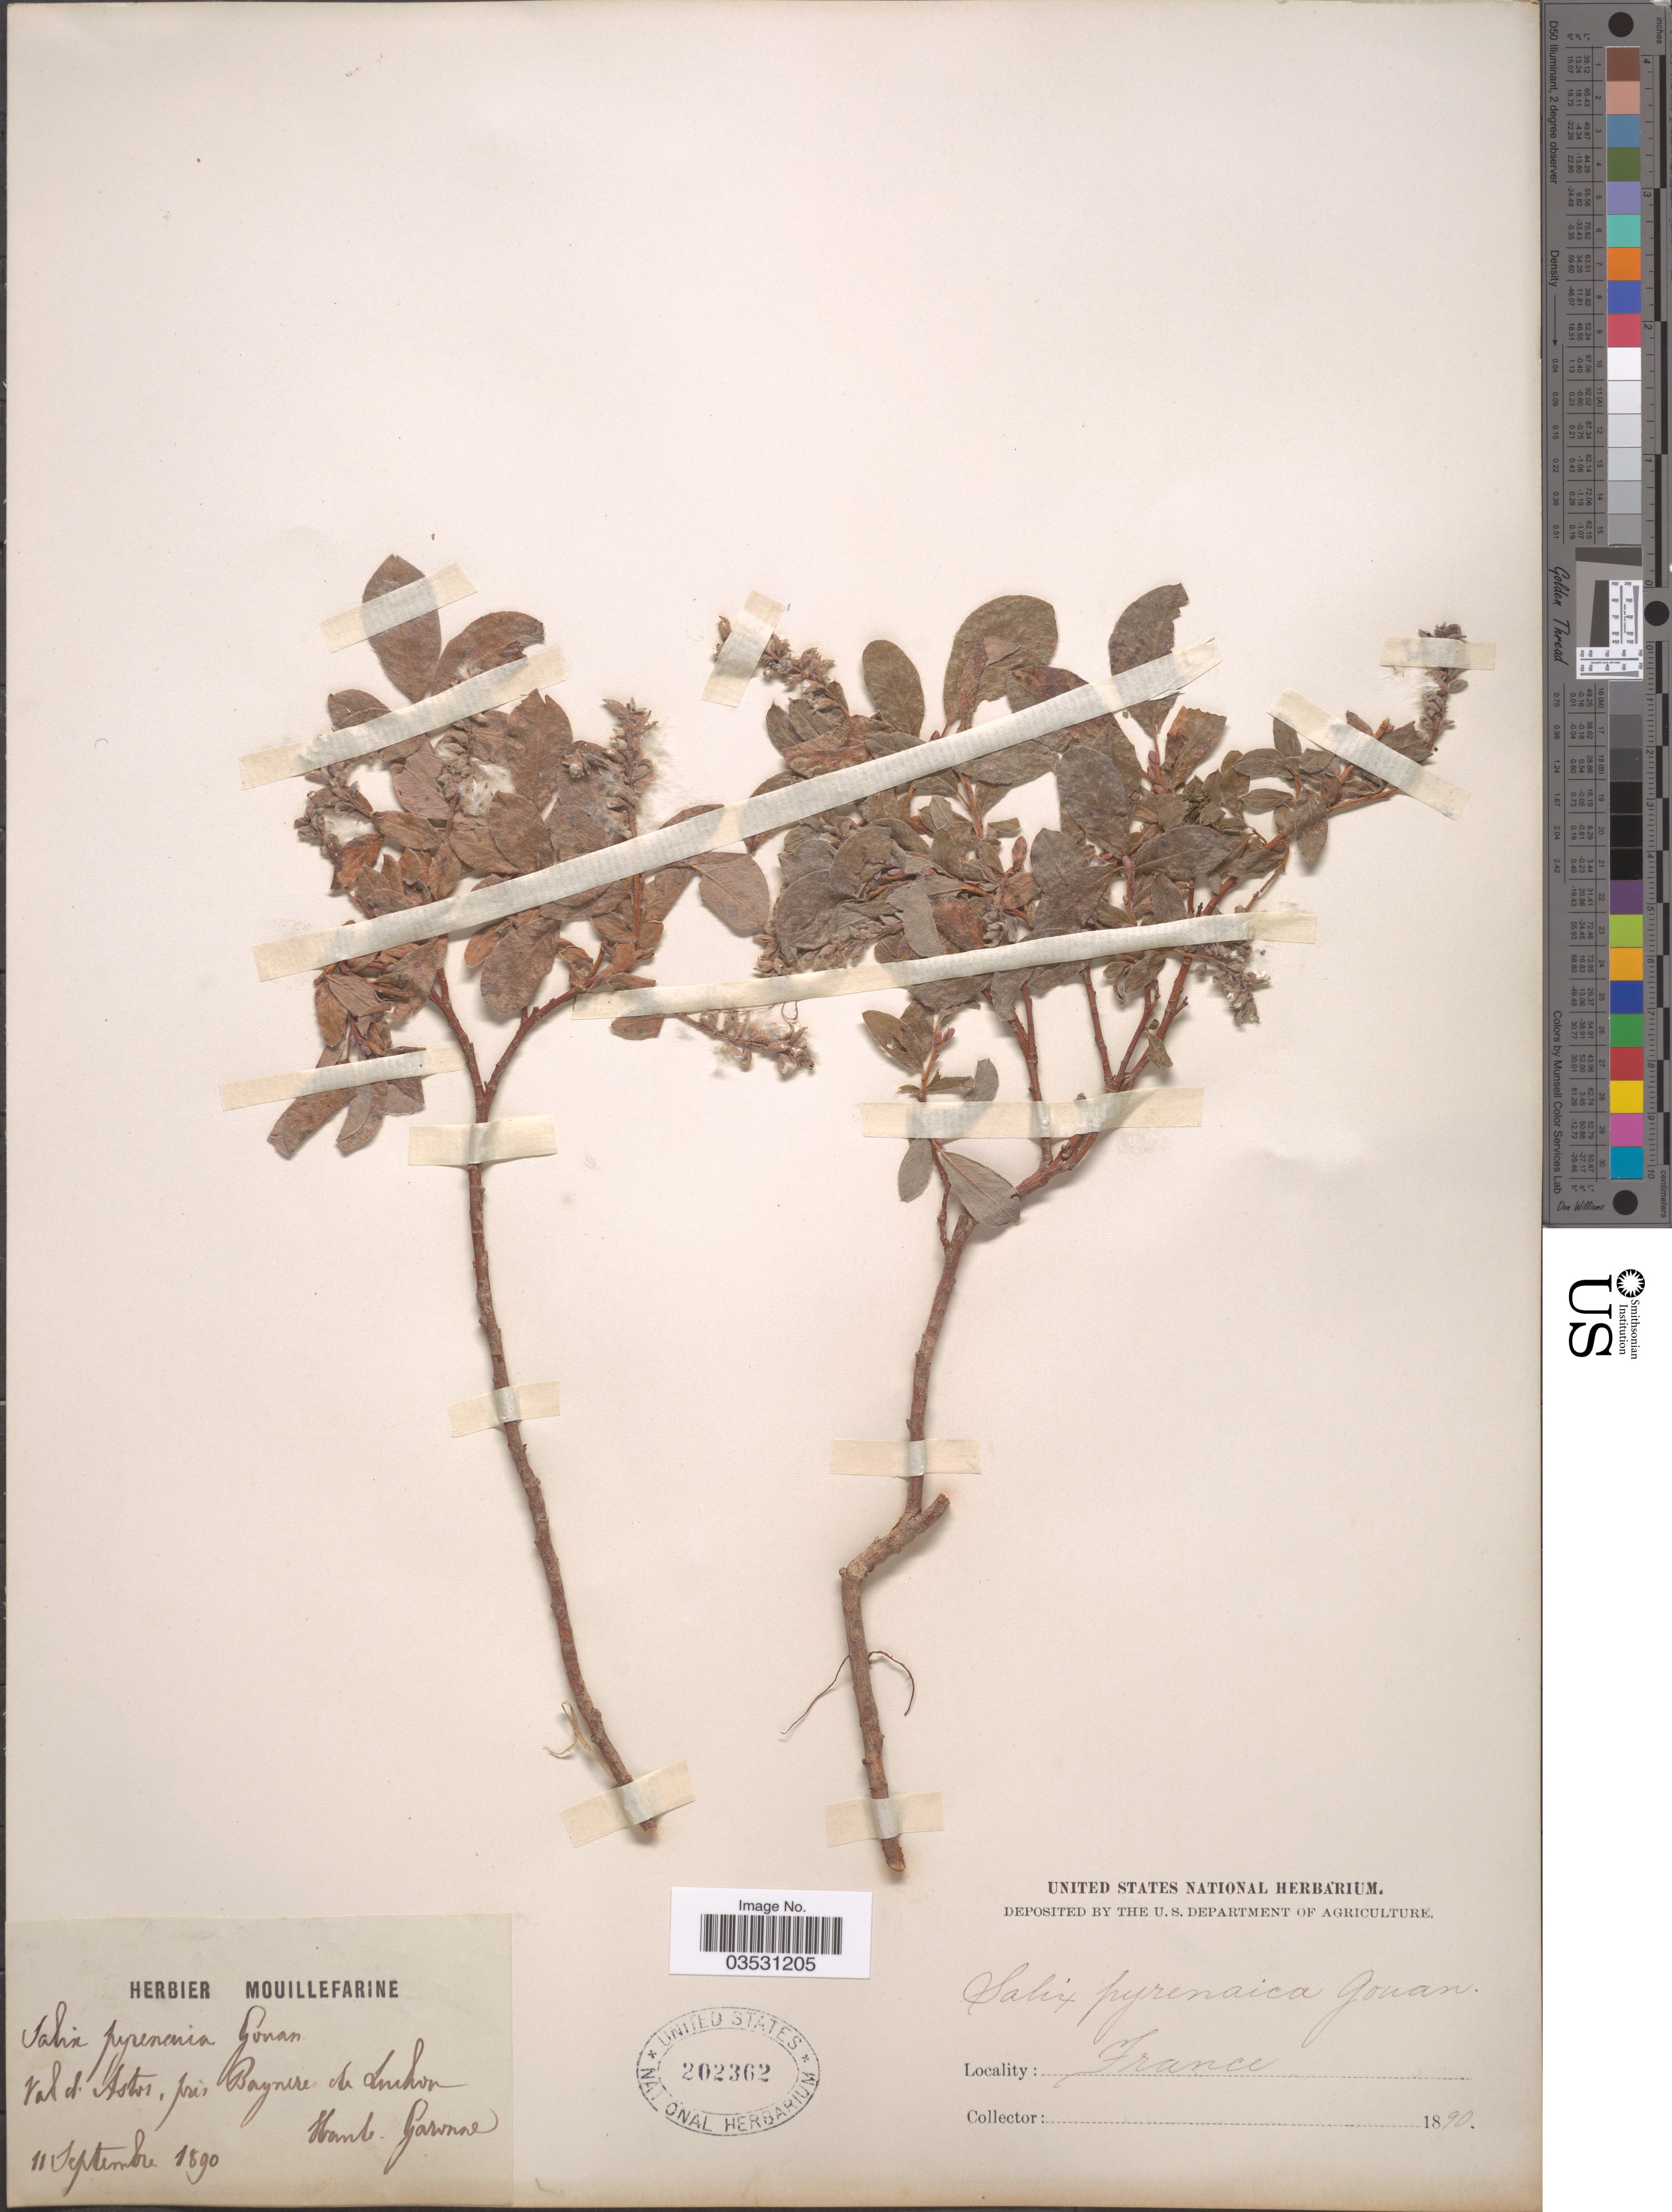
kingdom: Plantae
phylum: Tracheophyta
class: Magnoliopsida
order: Malpighiales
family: Salicaceae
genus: Salix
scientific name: Salix pyrenaica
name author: Gouan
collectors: ex herb. Mouillefarine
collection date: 1890-09-11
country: France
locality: Val d. Astos. près Bagnere de Luchon Haut. Garonde.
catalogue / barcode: US 202362